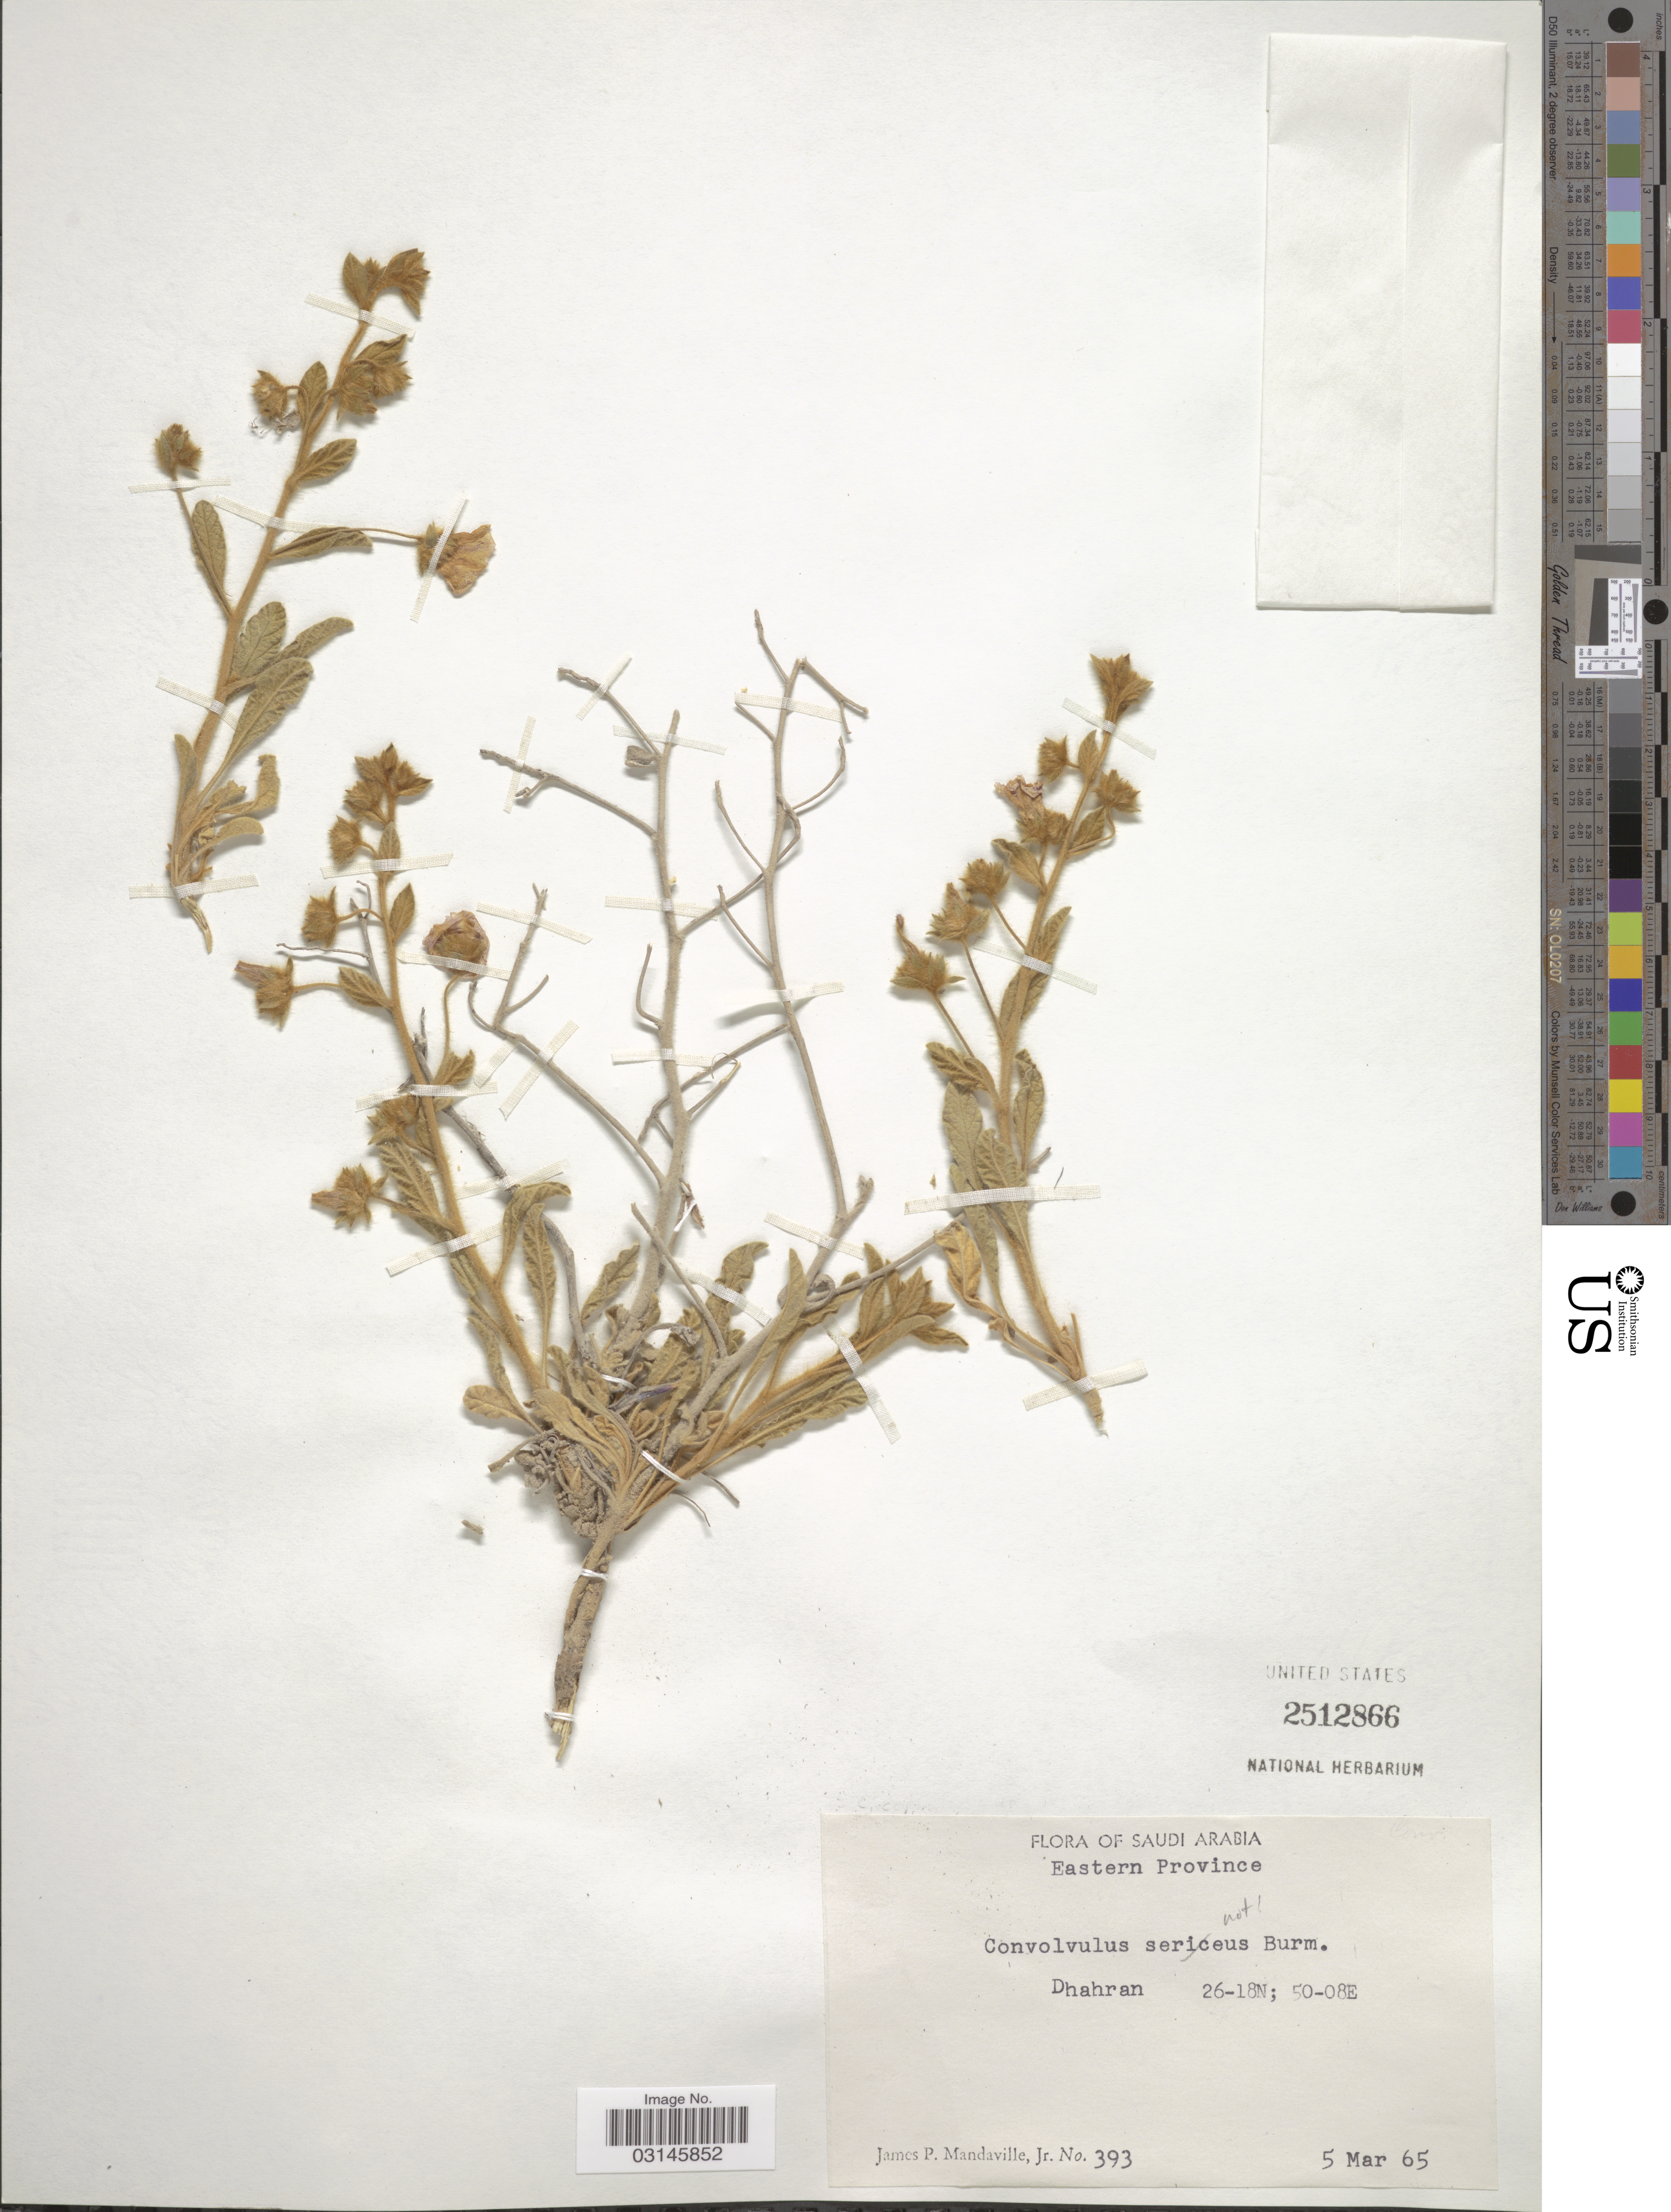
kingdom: Plantae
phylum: Tracheophyta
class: Magnoliopsida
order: Solanales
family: Convolvulaceae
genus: Convolvulus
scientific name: Convolvulus sp.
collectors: J. Mandaville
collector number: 393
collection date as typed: Transcribed d/m/y: 5/3/65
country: Saudi Arabia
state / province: Ash Sharqiyah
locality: Eastern Province, Dhahran.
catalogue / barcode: US 2512866